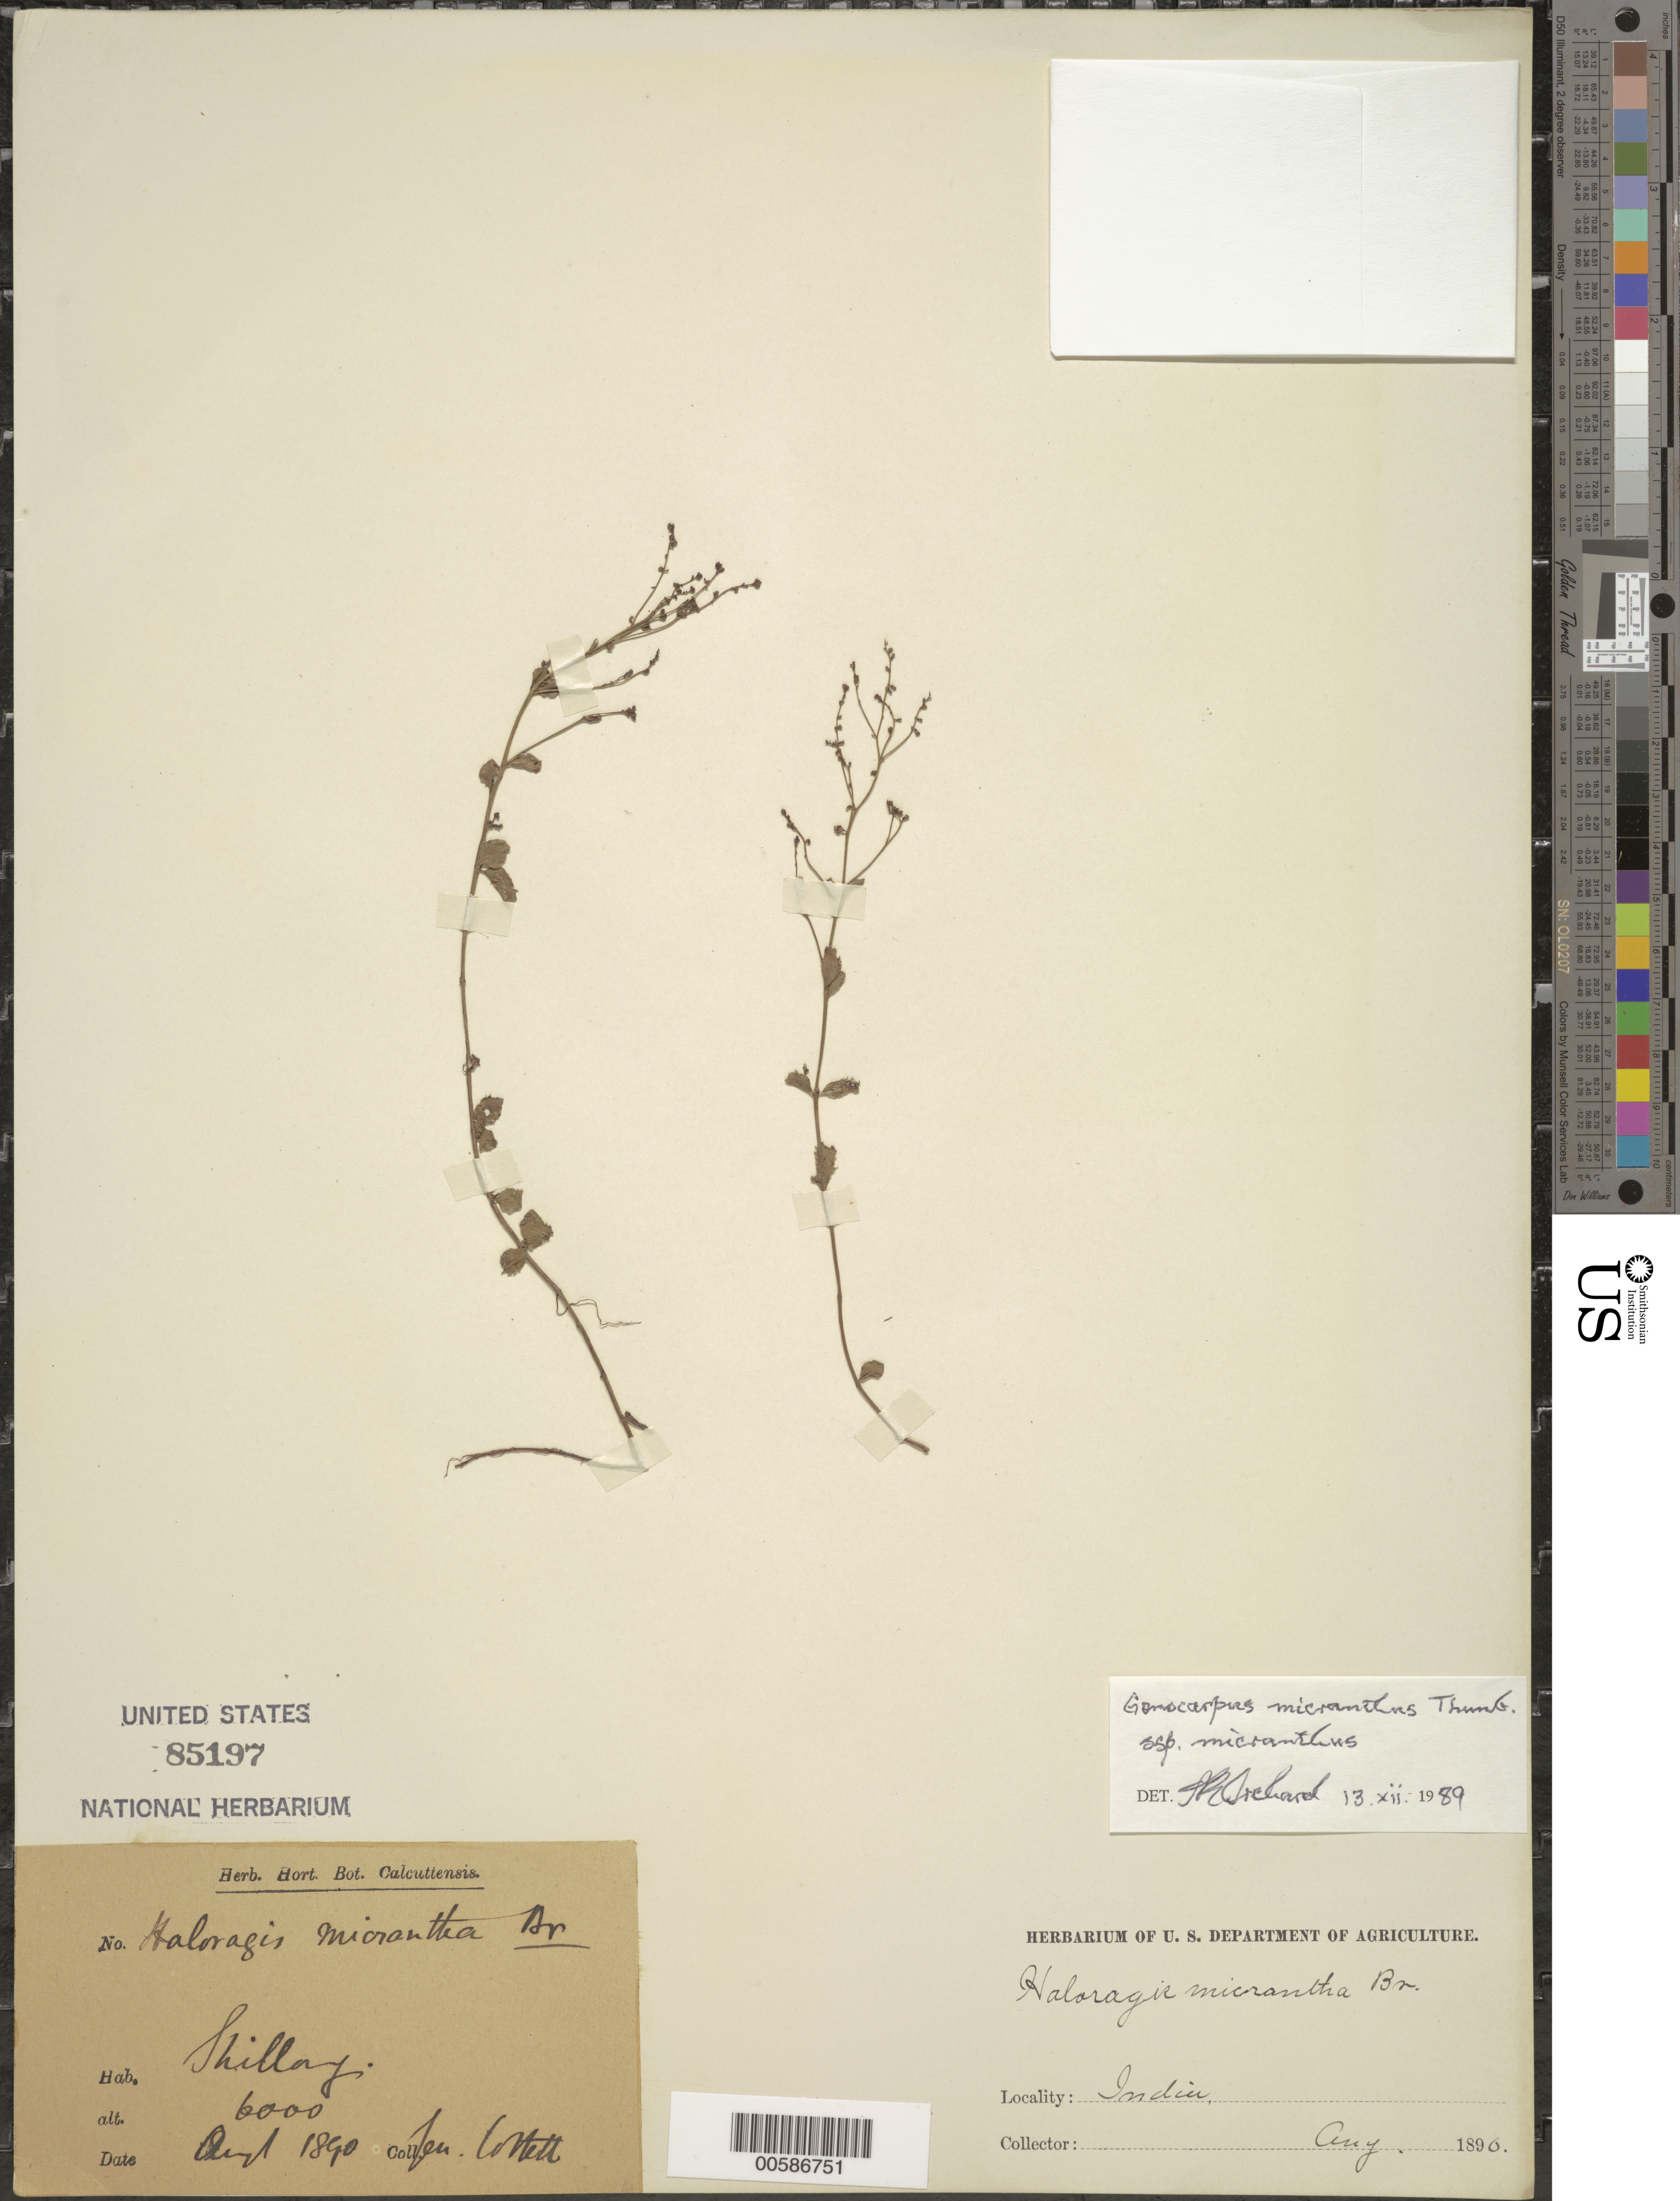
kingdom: Plantae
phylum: Tracheophyta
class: Magnoliopsida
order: Saxifragales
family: Haloragaceae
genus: Gonocarpus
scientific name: Gonocarpus micranthus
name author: Thunb.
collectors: F. Cortett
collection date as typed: Aug 1890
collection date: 1890-08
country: India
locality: Shilboy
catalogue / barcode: US 85197